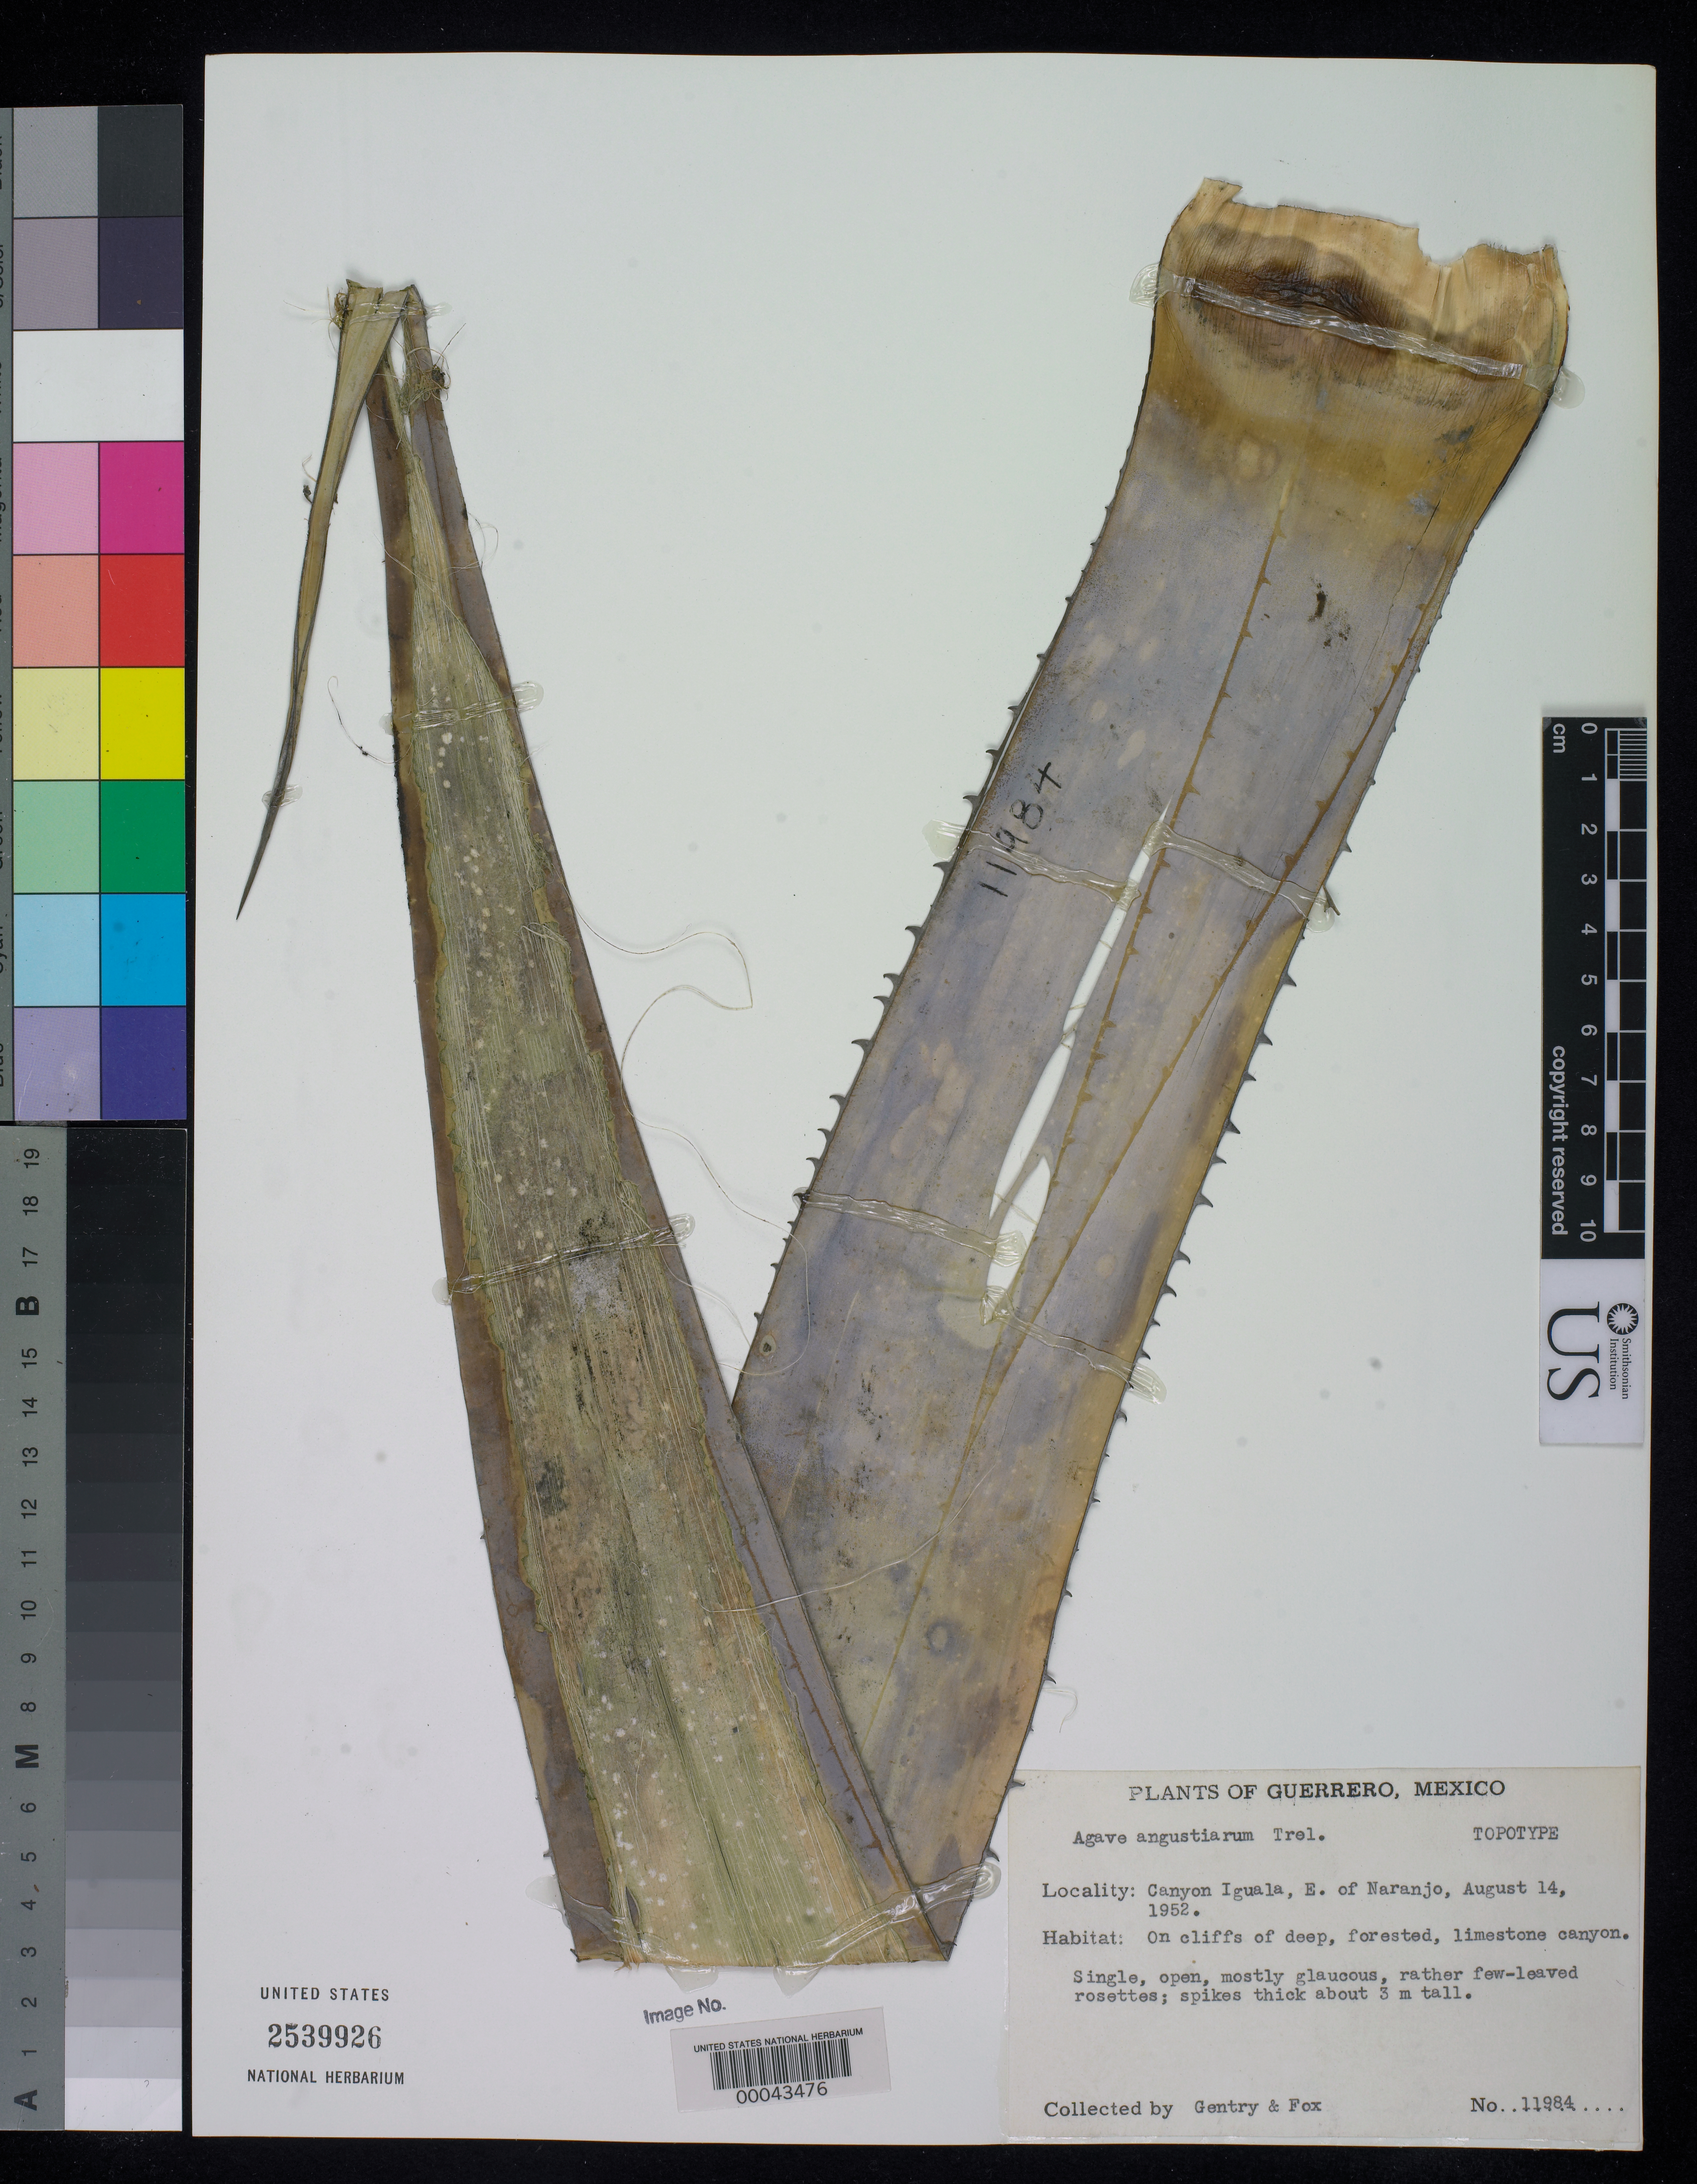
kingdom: Plantae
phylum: Tracheophyta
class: Liliopsida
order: Asparagales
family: Asparagaceae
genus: Agave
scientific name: Agave angustiarum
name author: Trel.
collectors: H. S. Gentry & W. B. Fox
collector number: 11984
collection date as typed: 14 Aug 1952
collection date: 1952-08-14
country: Mexico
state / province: Guerrero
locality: Canyon Iguala, E of Naranjo.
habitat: On cliffs of deep, forested, limestone canyon.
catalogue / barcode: US 2539926